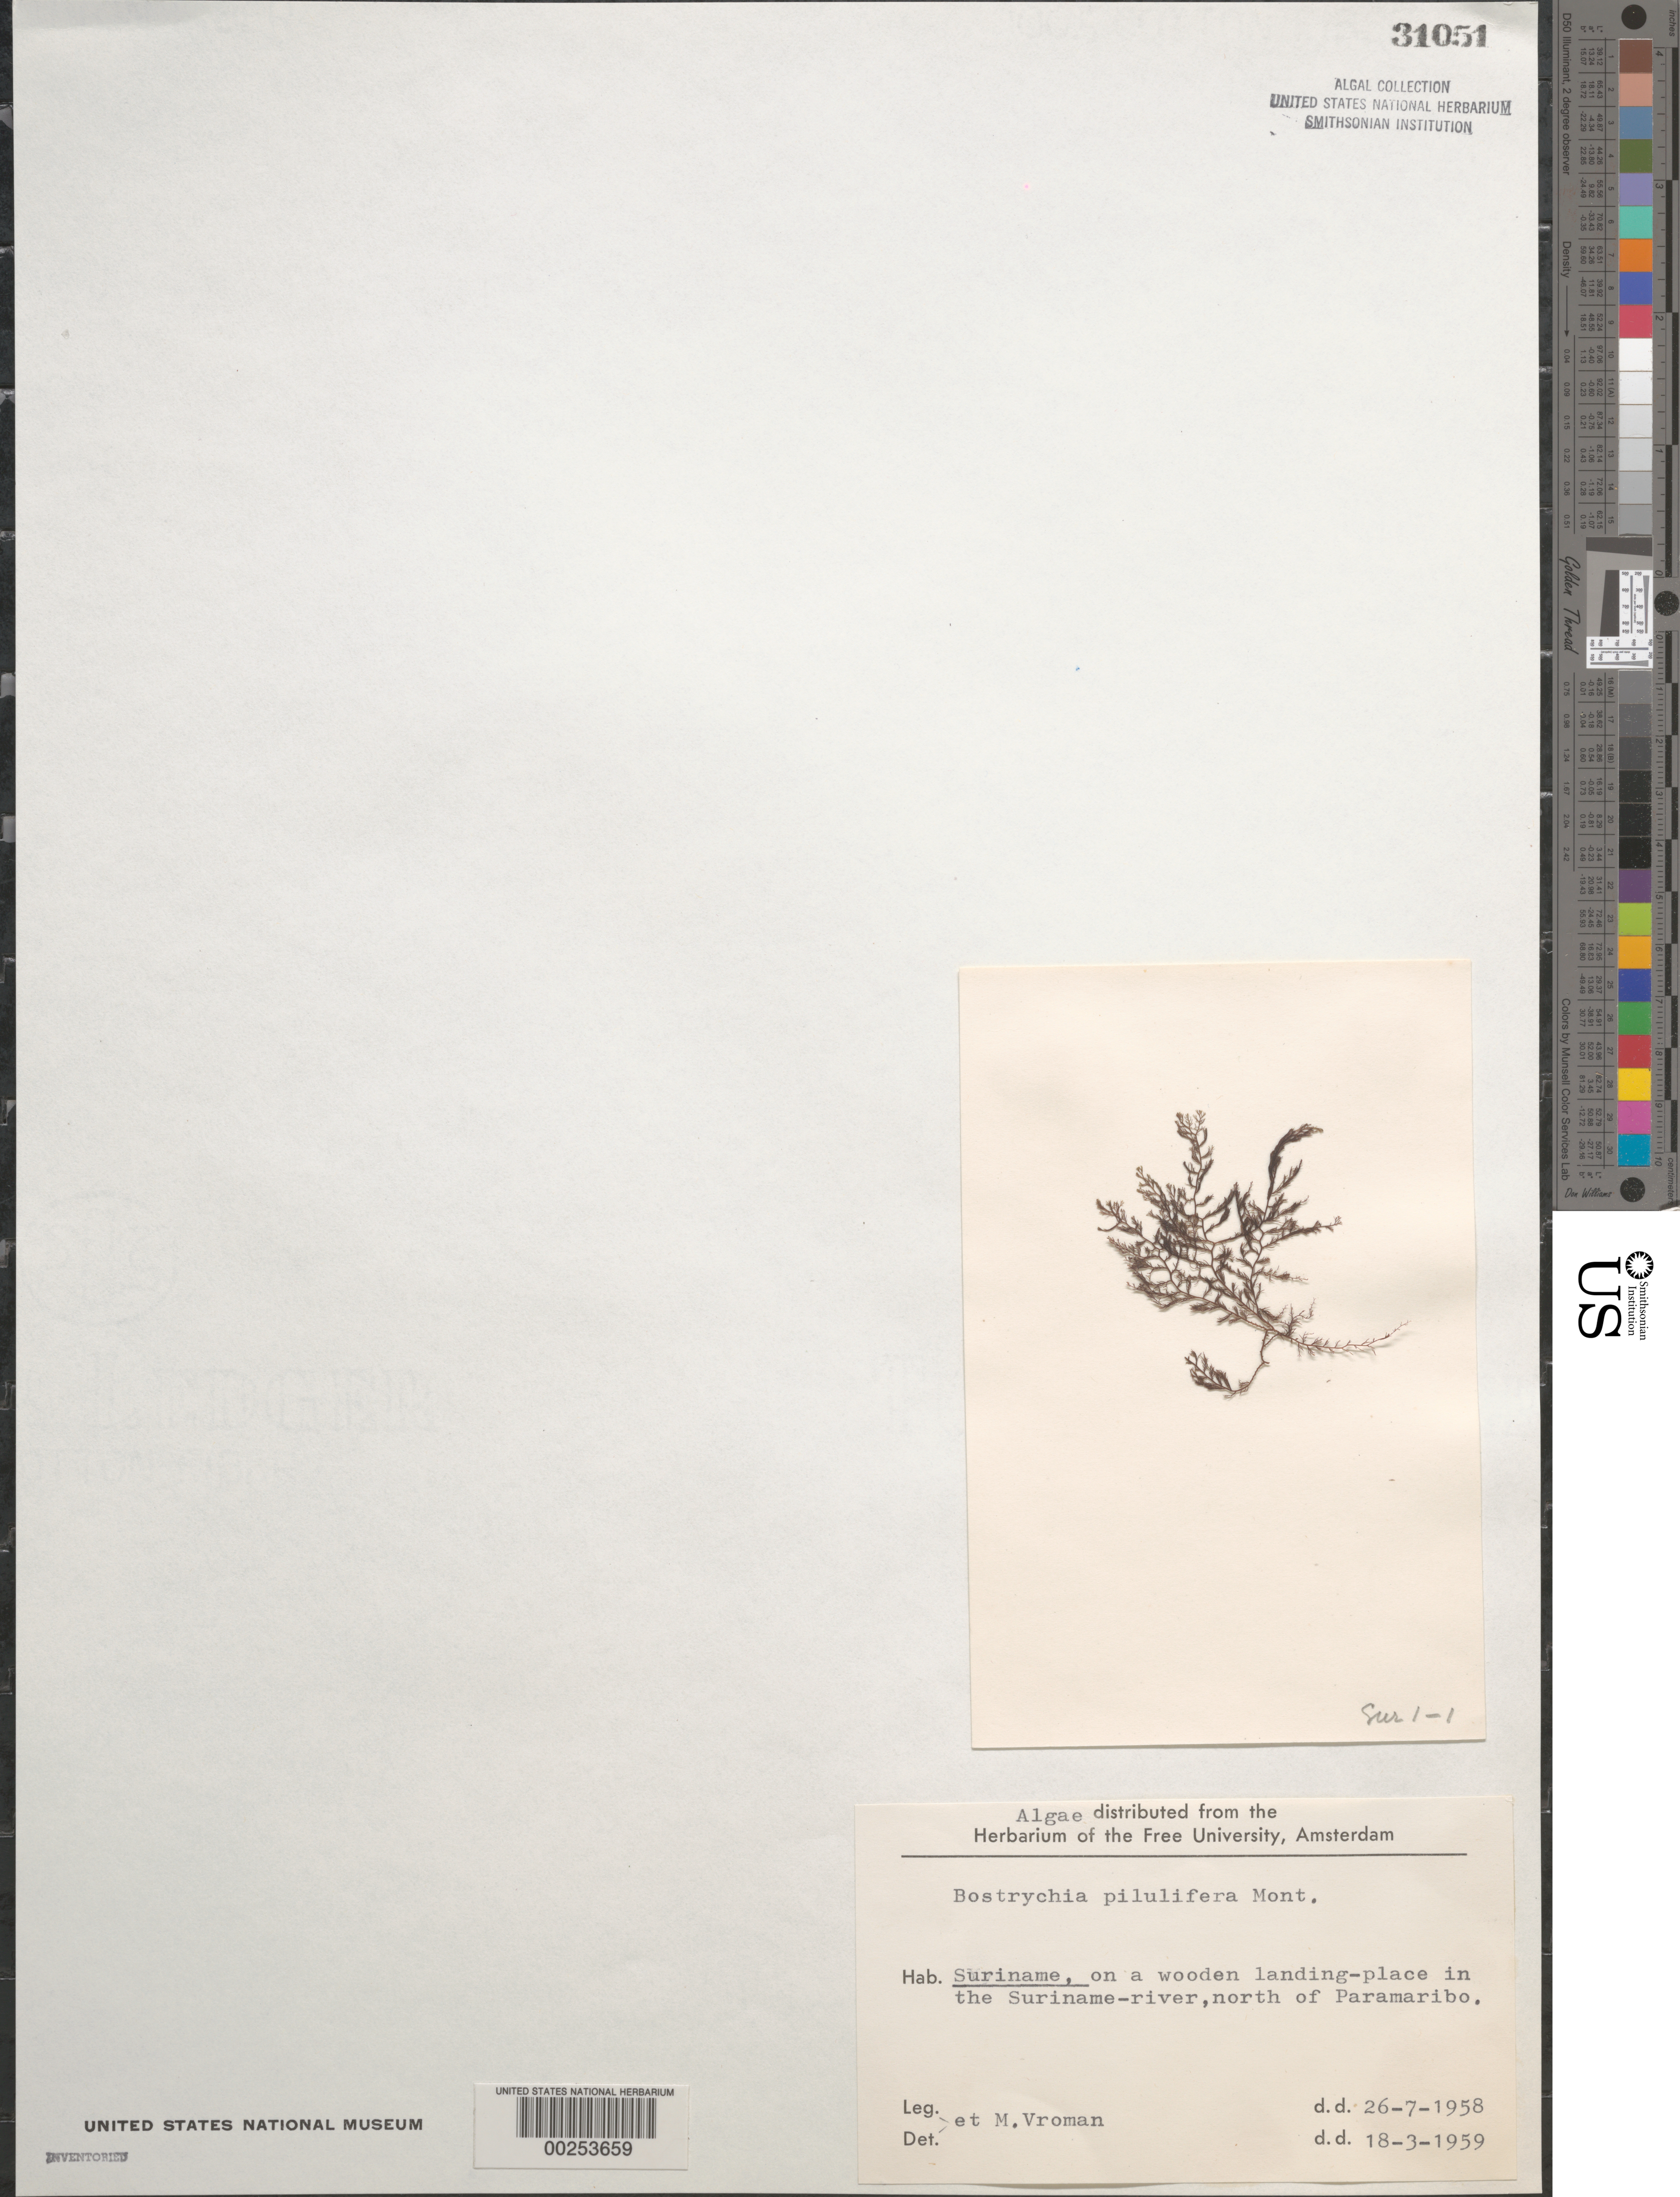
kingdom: Plantae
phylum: Rhodophyta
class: Florideophyceae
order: Ceramiales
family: Rhodomelaceae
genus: Bostrychia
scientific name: Bostrychia pilulifera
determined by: Vroman, M.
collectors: M. Vroman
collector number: Sur 1-1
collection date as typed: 26 Jul 1958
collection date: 1958-07-26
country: Suriname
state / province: Paramaribo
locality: Suriname River, north of Paramaribo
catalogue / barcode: US 31051